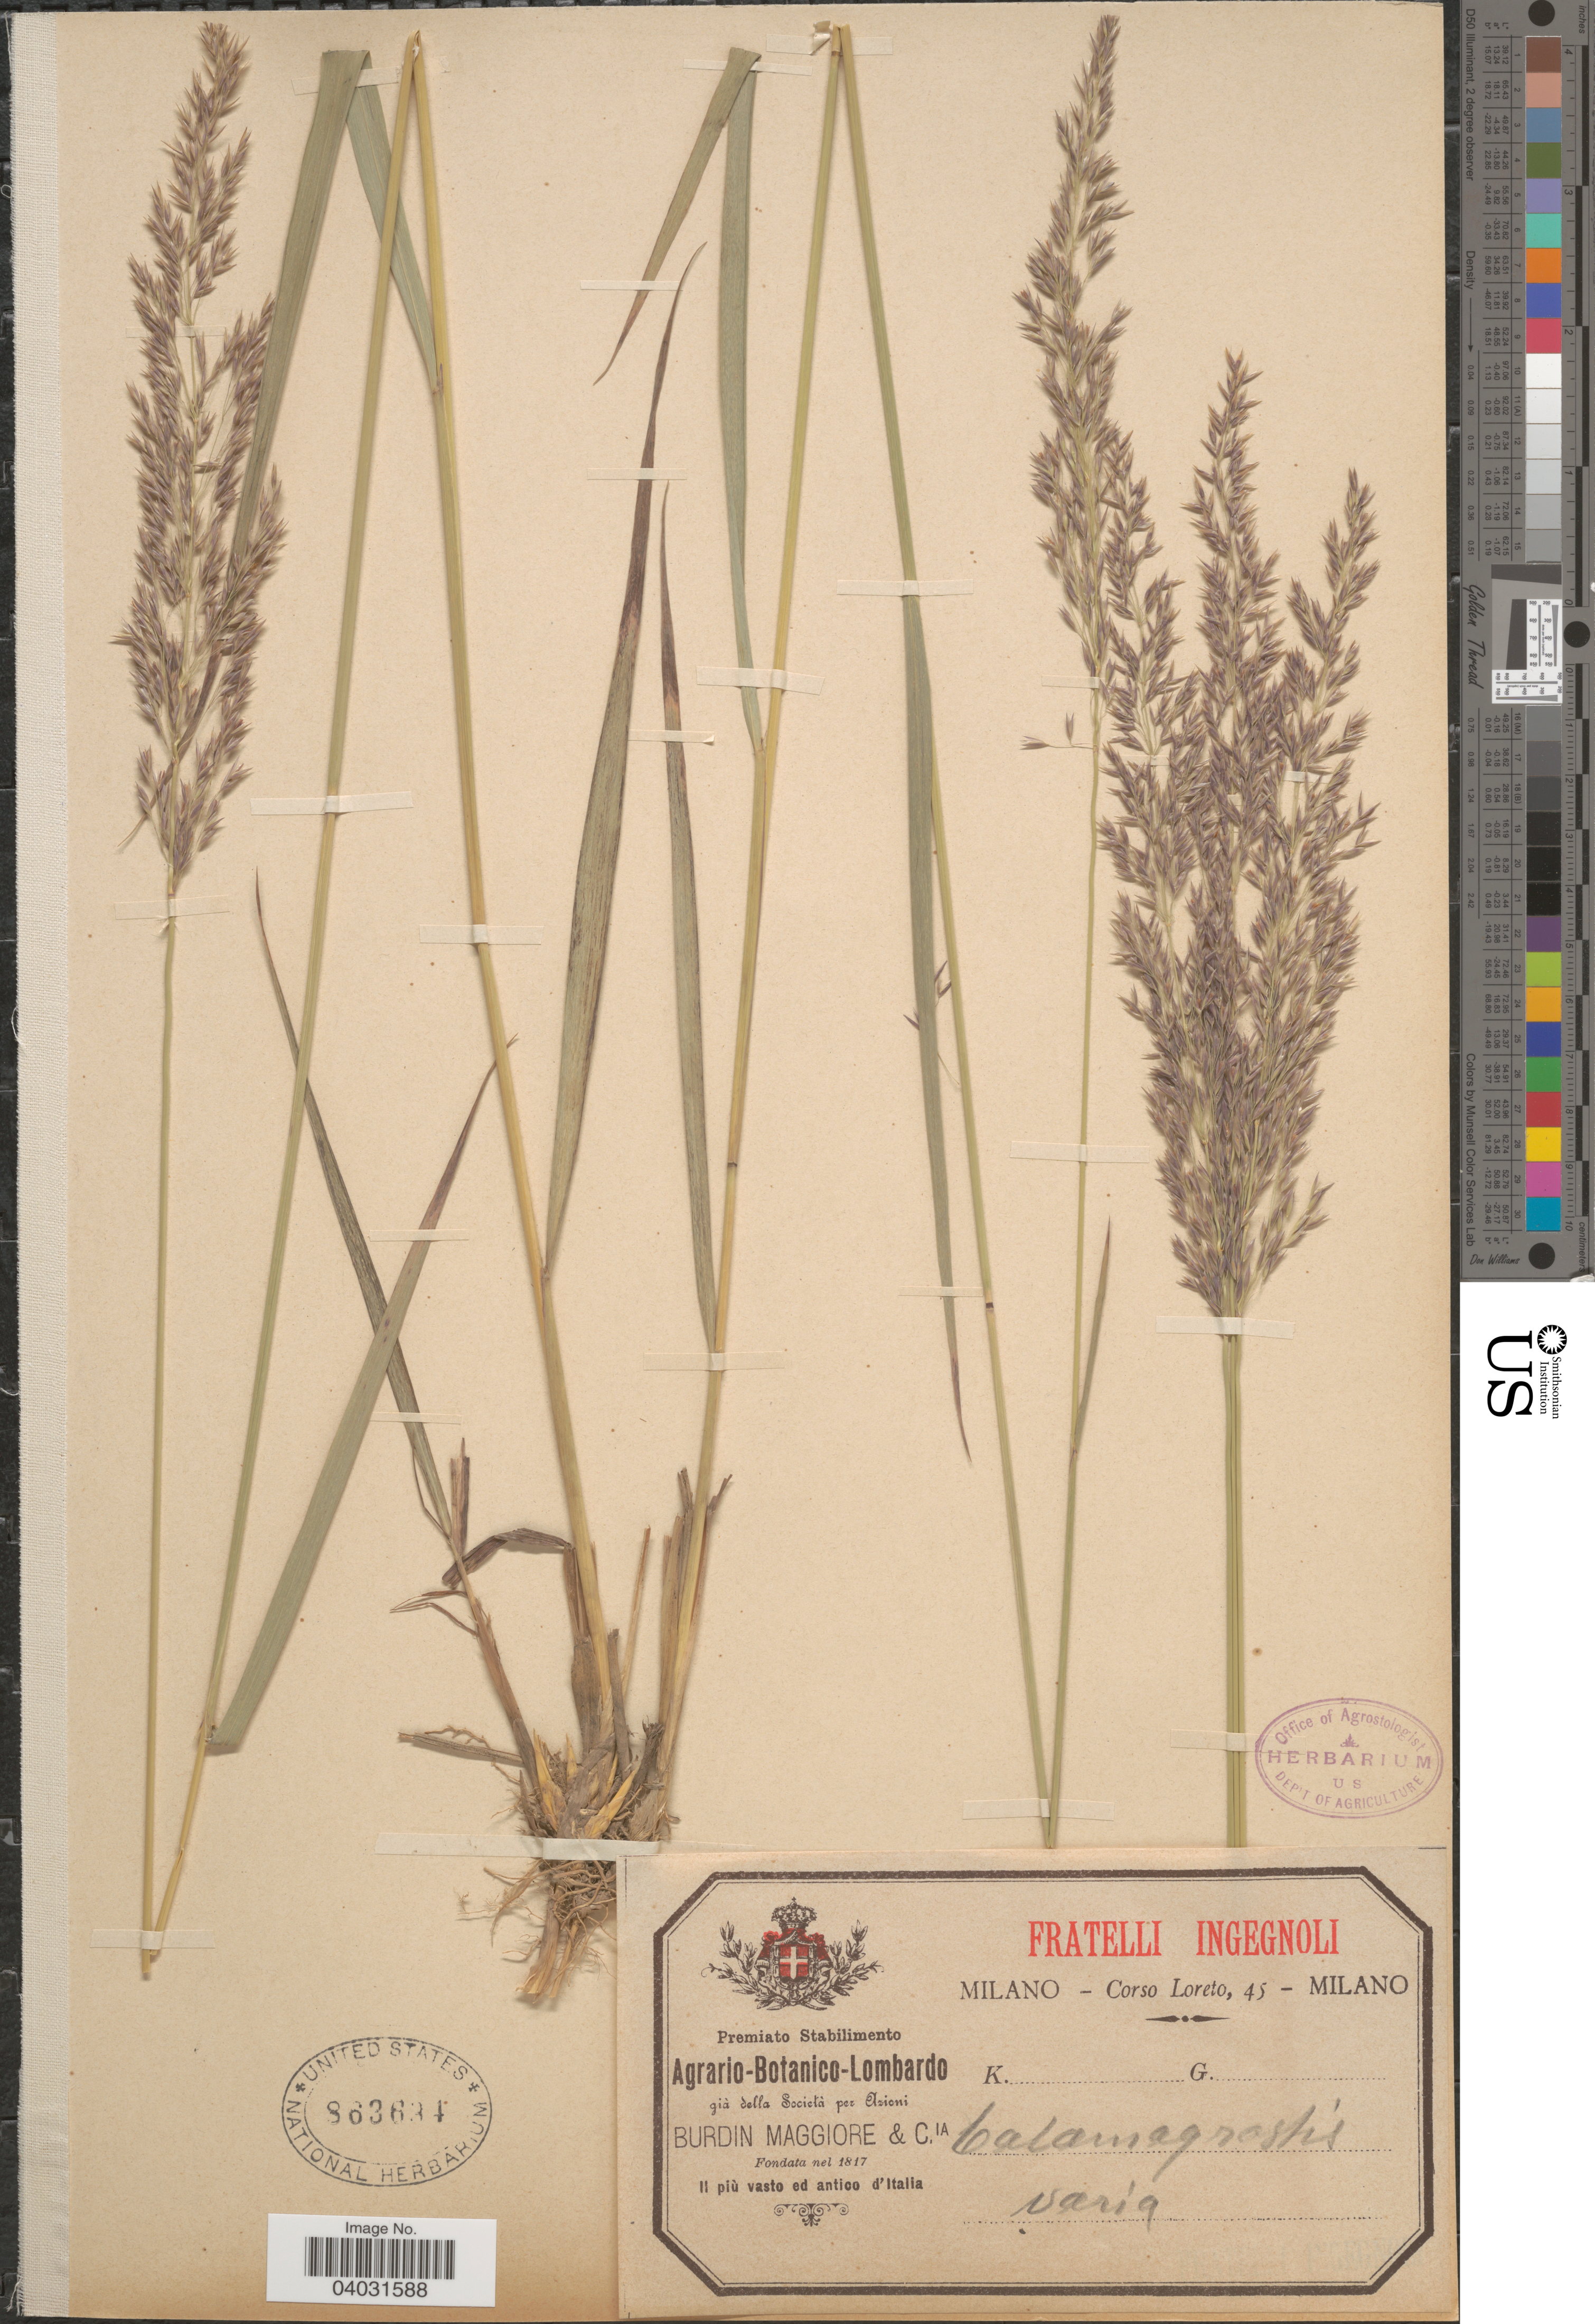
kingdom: Plantae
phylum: Tracheophyta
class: Liliopsida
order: Poales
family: Poaceae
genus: Calamagrostis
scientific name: Calamagrostis varia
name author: Host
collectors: Loreto, C.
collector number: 45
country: Italy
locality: Milano. [unsure placement]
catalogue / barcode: US 863634